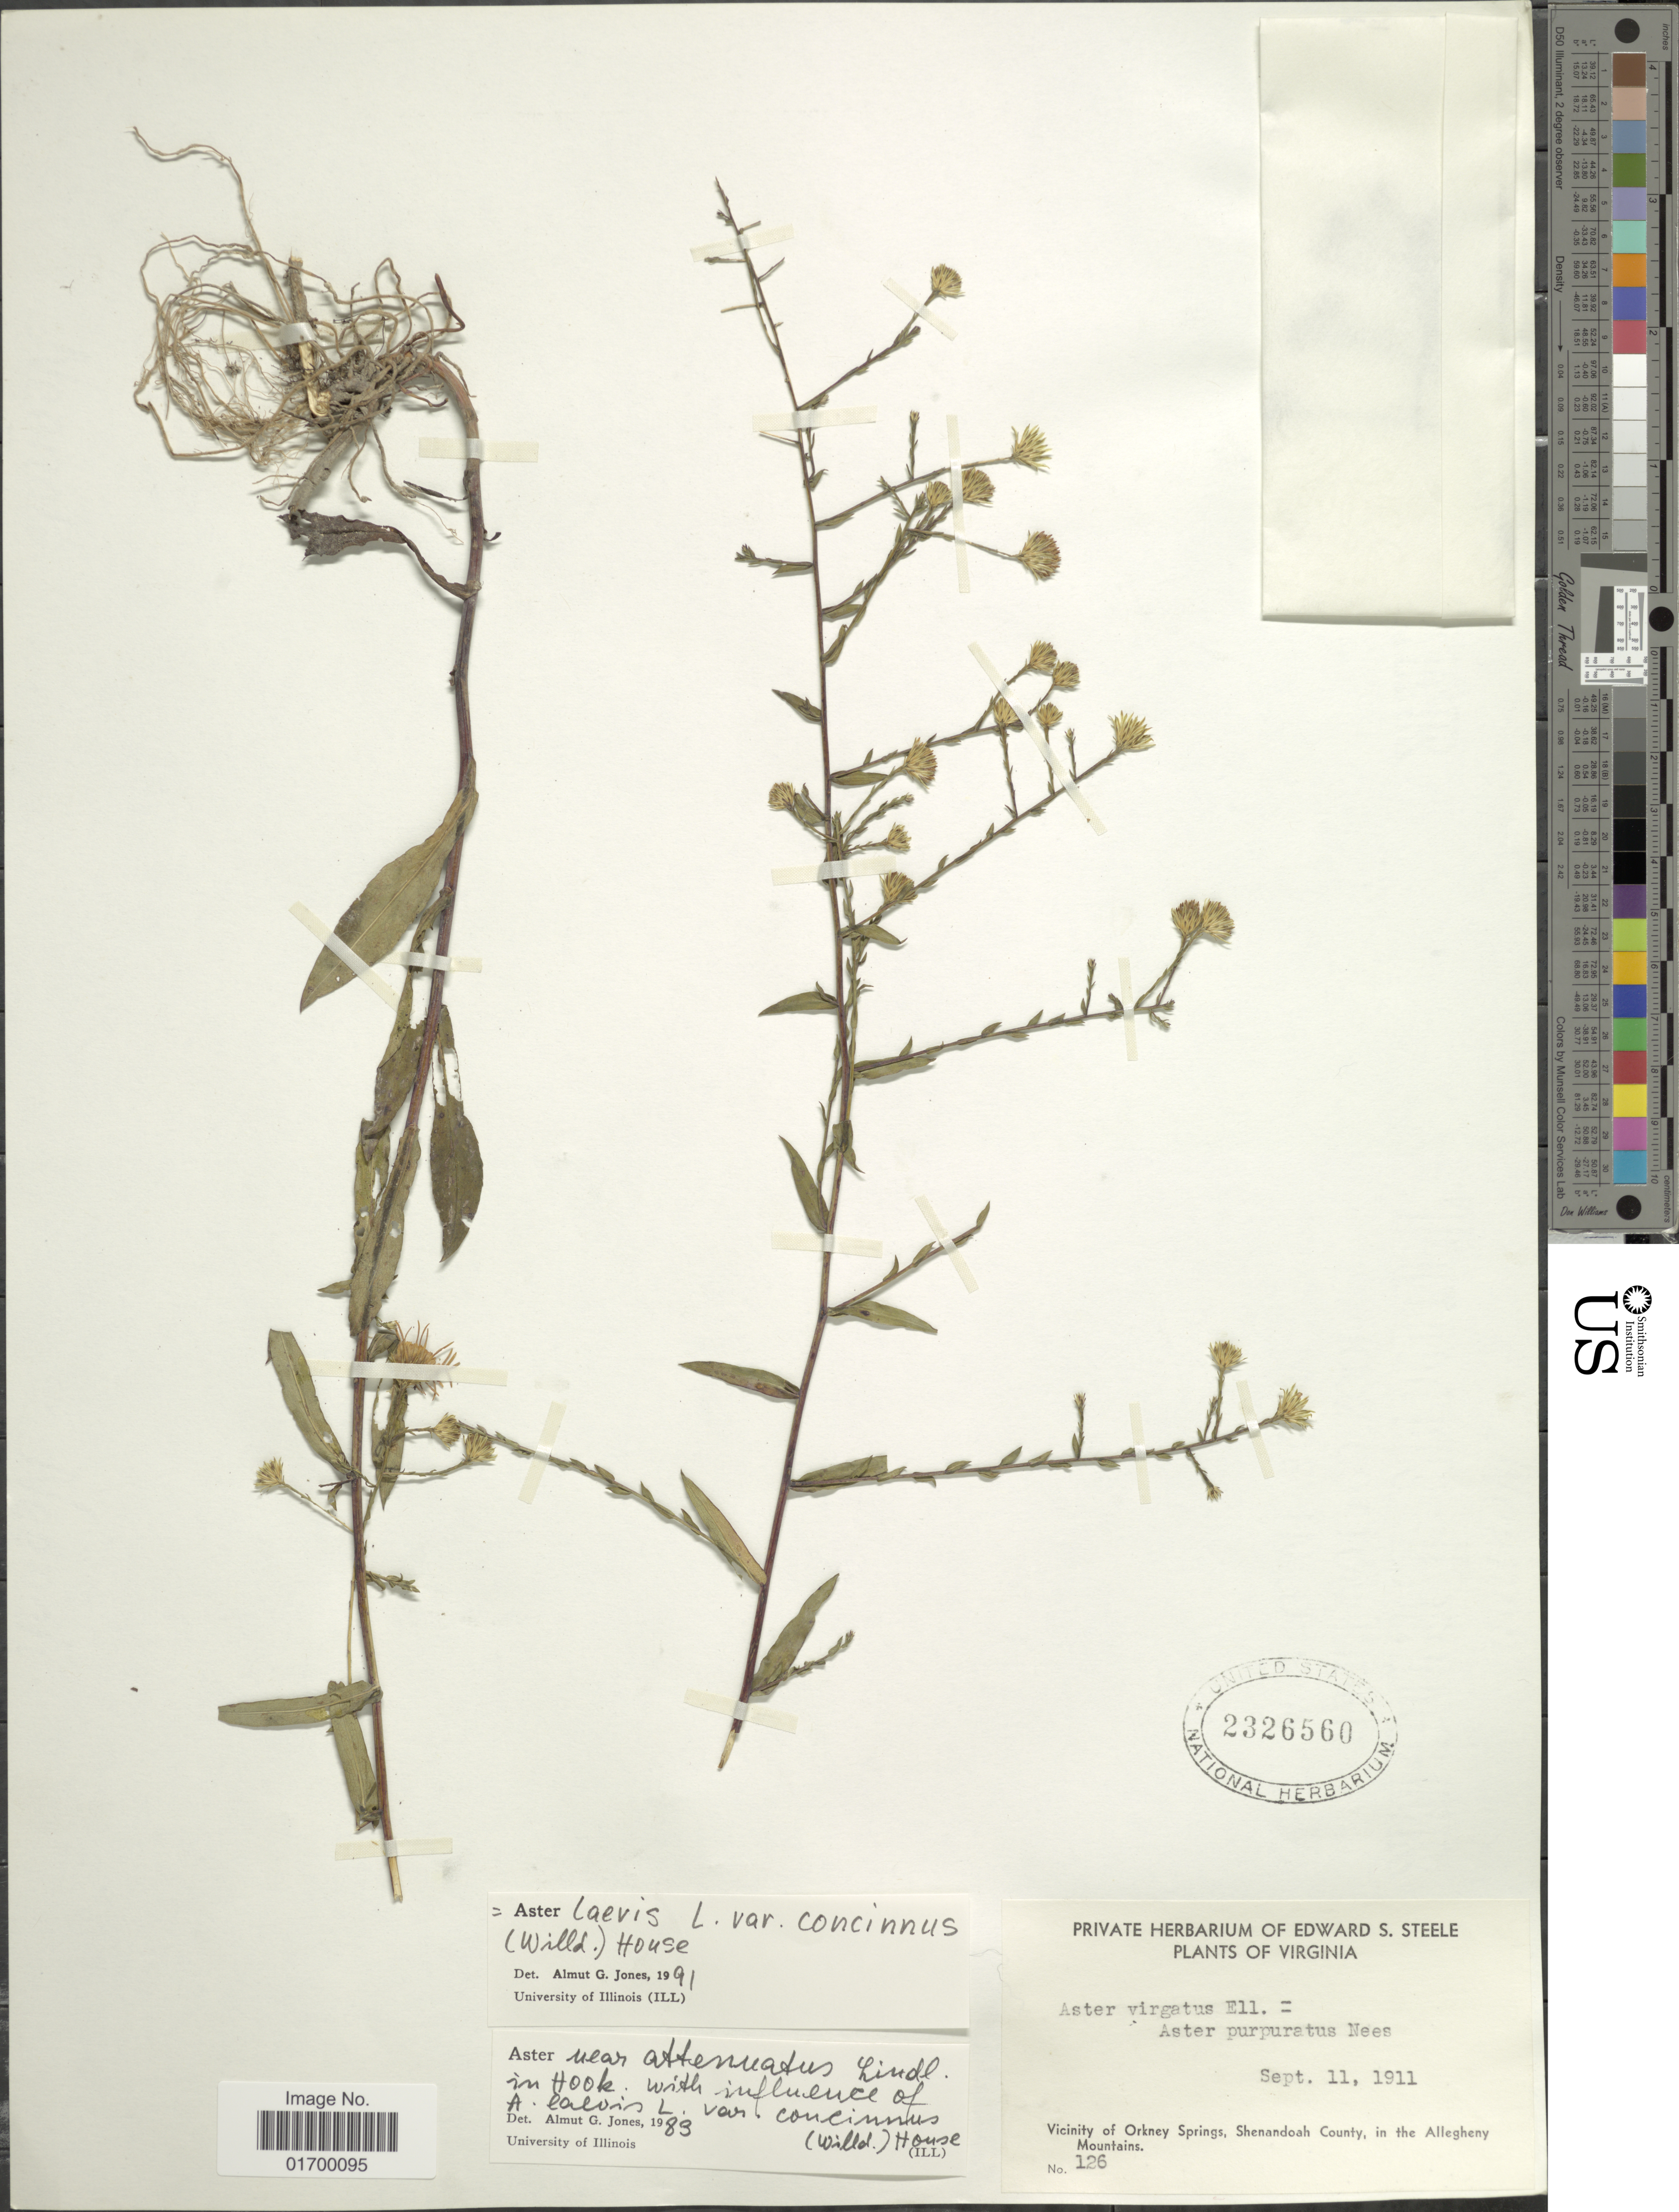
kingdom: Plantae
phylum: Tracheophyta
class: Magnoliopsida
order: Asterales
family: Asteraceae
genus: Symphyotrichum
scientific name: Symphyotrichum laeve var. concinnum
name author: (Willd.) G.L. Nesom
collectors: ex herb. Edward S. Steele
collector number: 126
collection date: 1911-09-11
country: United States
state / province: Virginia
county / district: Shenandoah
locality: Vicinity of Orkney Springs, Shenandoah County, in the Allegheny Mountains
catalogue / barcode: US 2326560